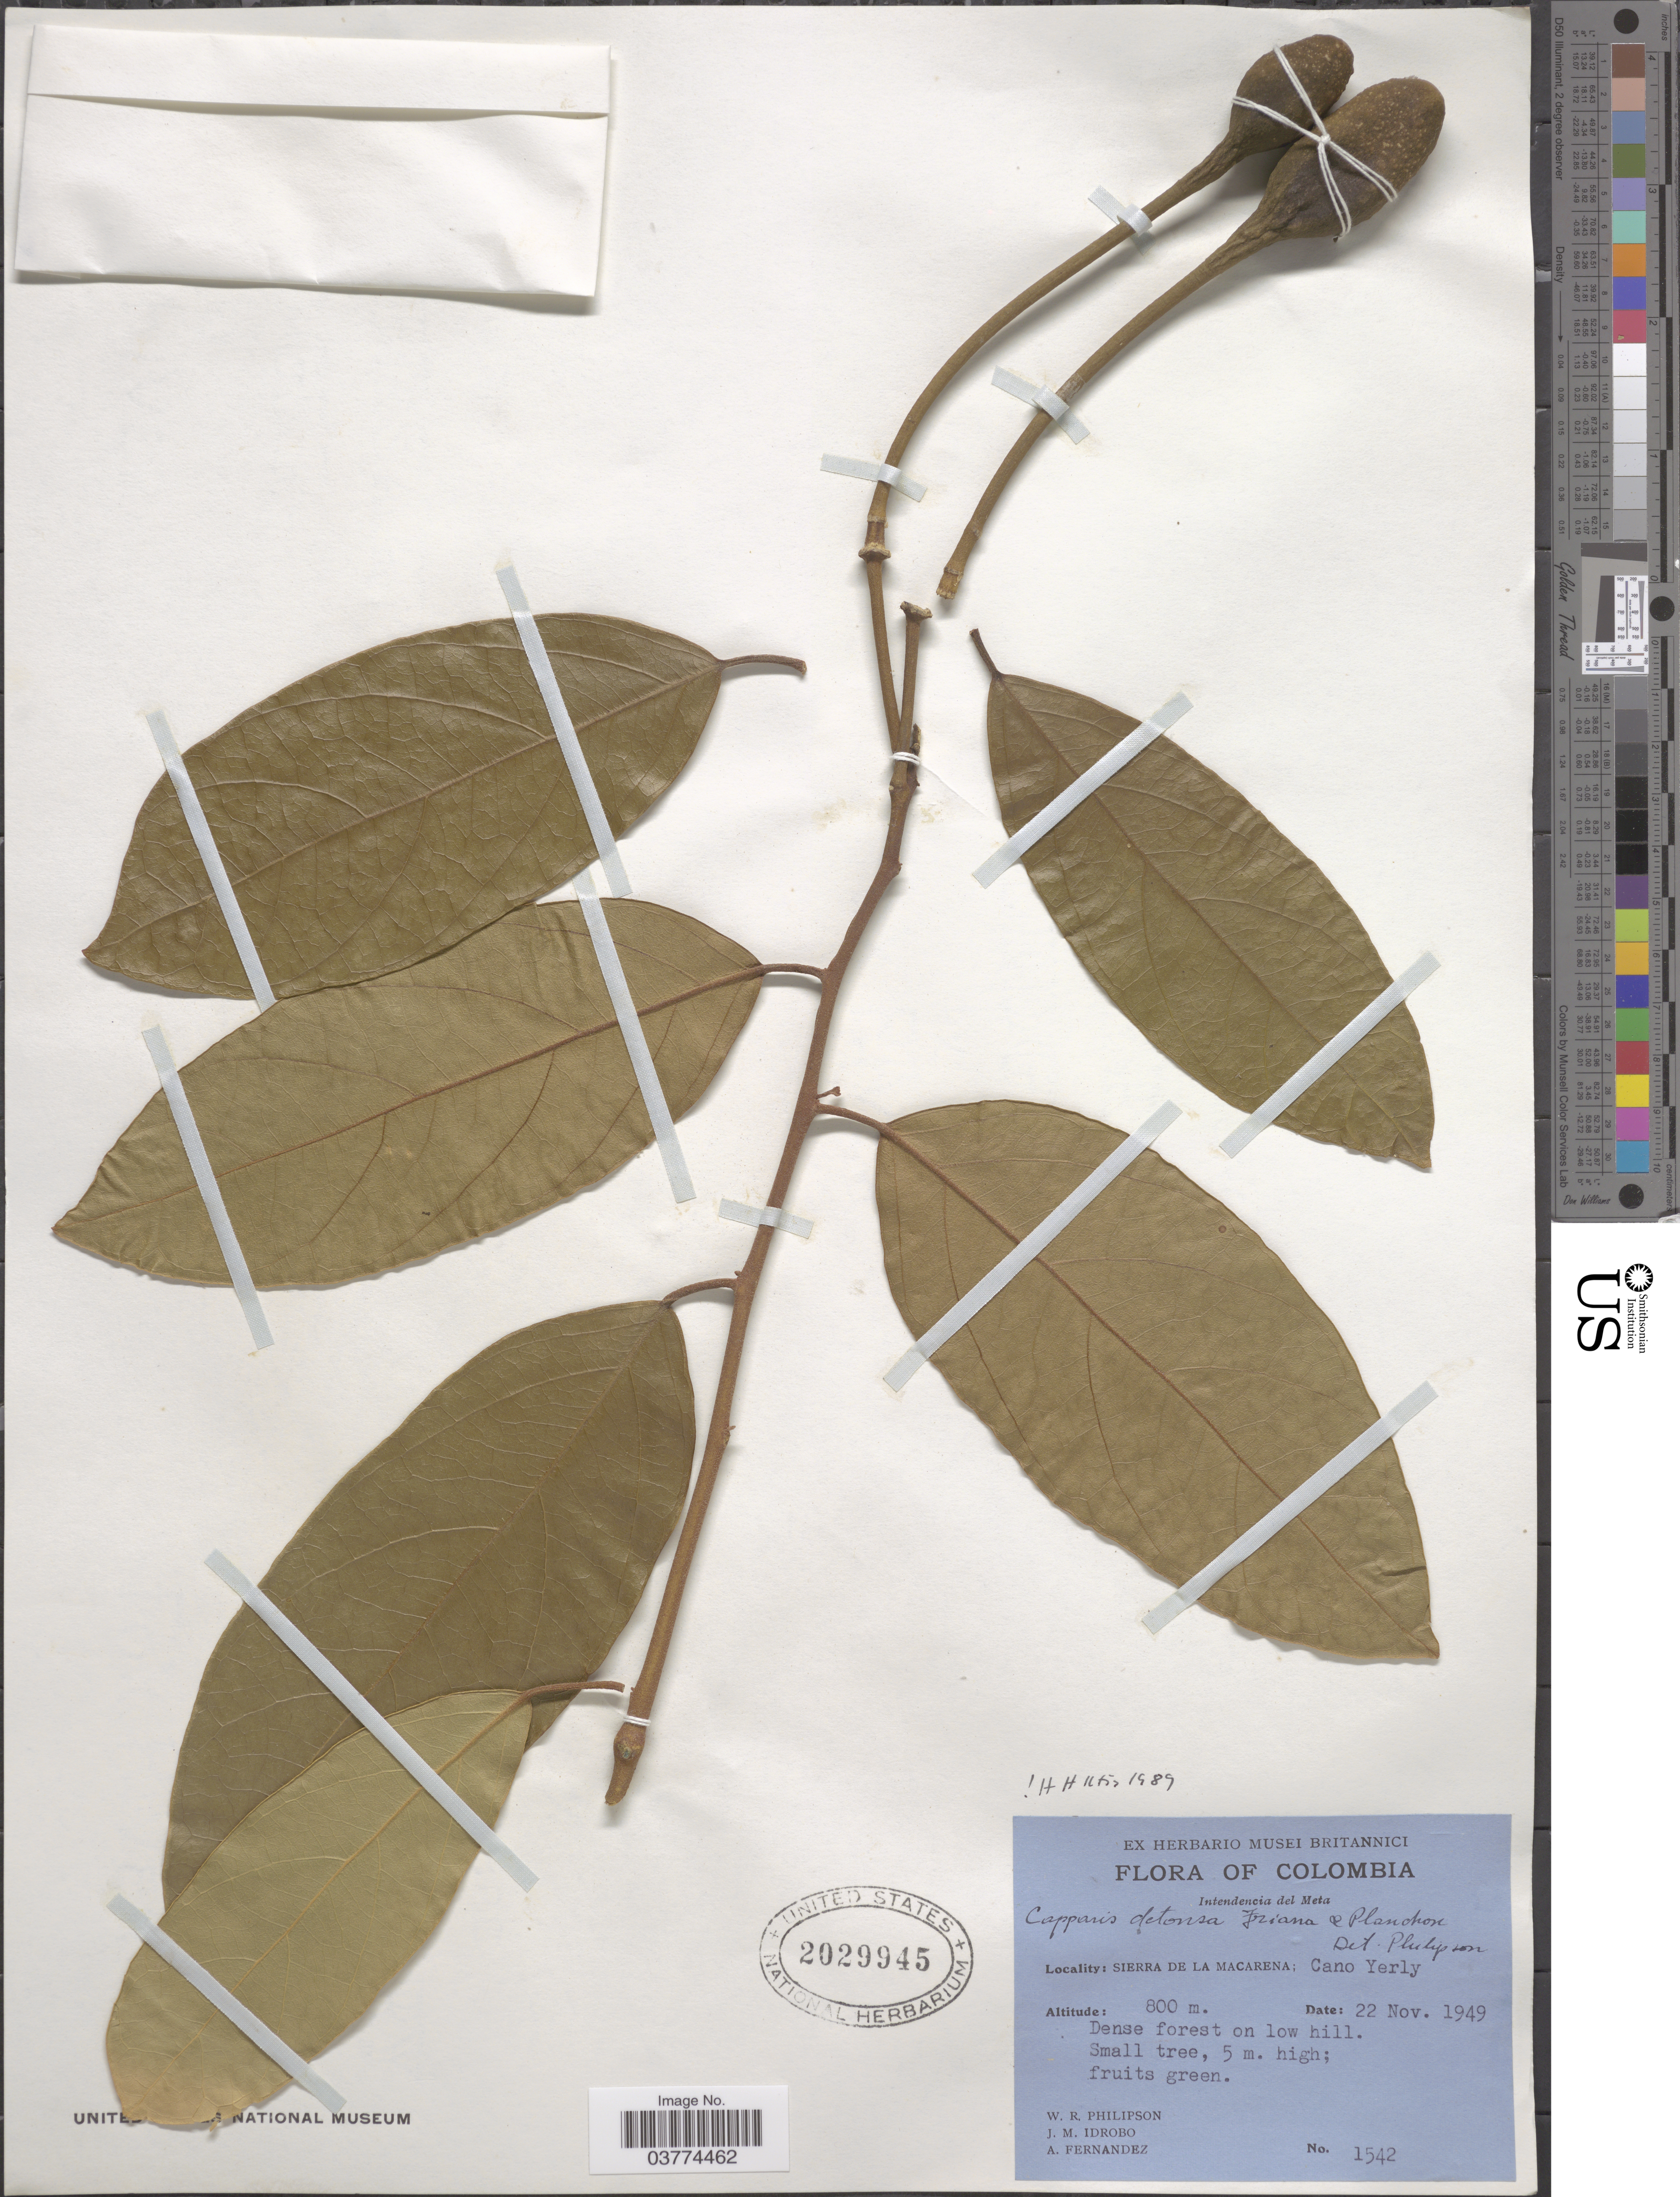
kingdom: Plantae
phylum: Tracheophyta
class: Magnoliopsida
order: Brassicales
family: Capparaceae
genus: Preslianthus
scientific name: Preslianthus detonsus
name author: (Triana & Planch.) Cornejo & Iltis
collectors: W. R. Philipson, J. M. Idrobo & A. Fernandez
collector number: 1542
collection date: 1949-11-22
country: Colombia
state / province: Meta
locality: Intendencia del Meta. Sierra de La Macarena; Cano Yerly.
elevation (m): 800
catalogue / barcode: US 2029945